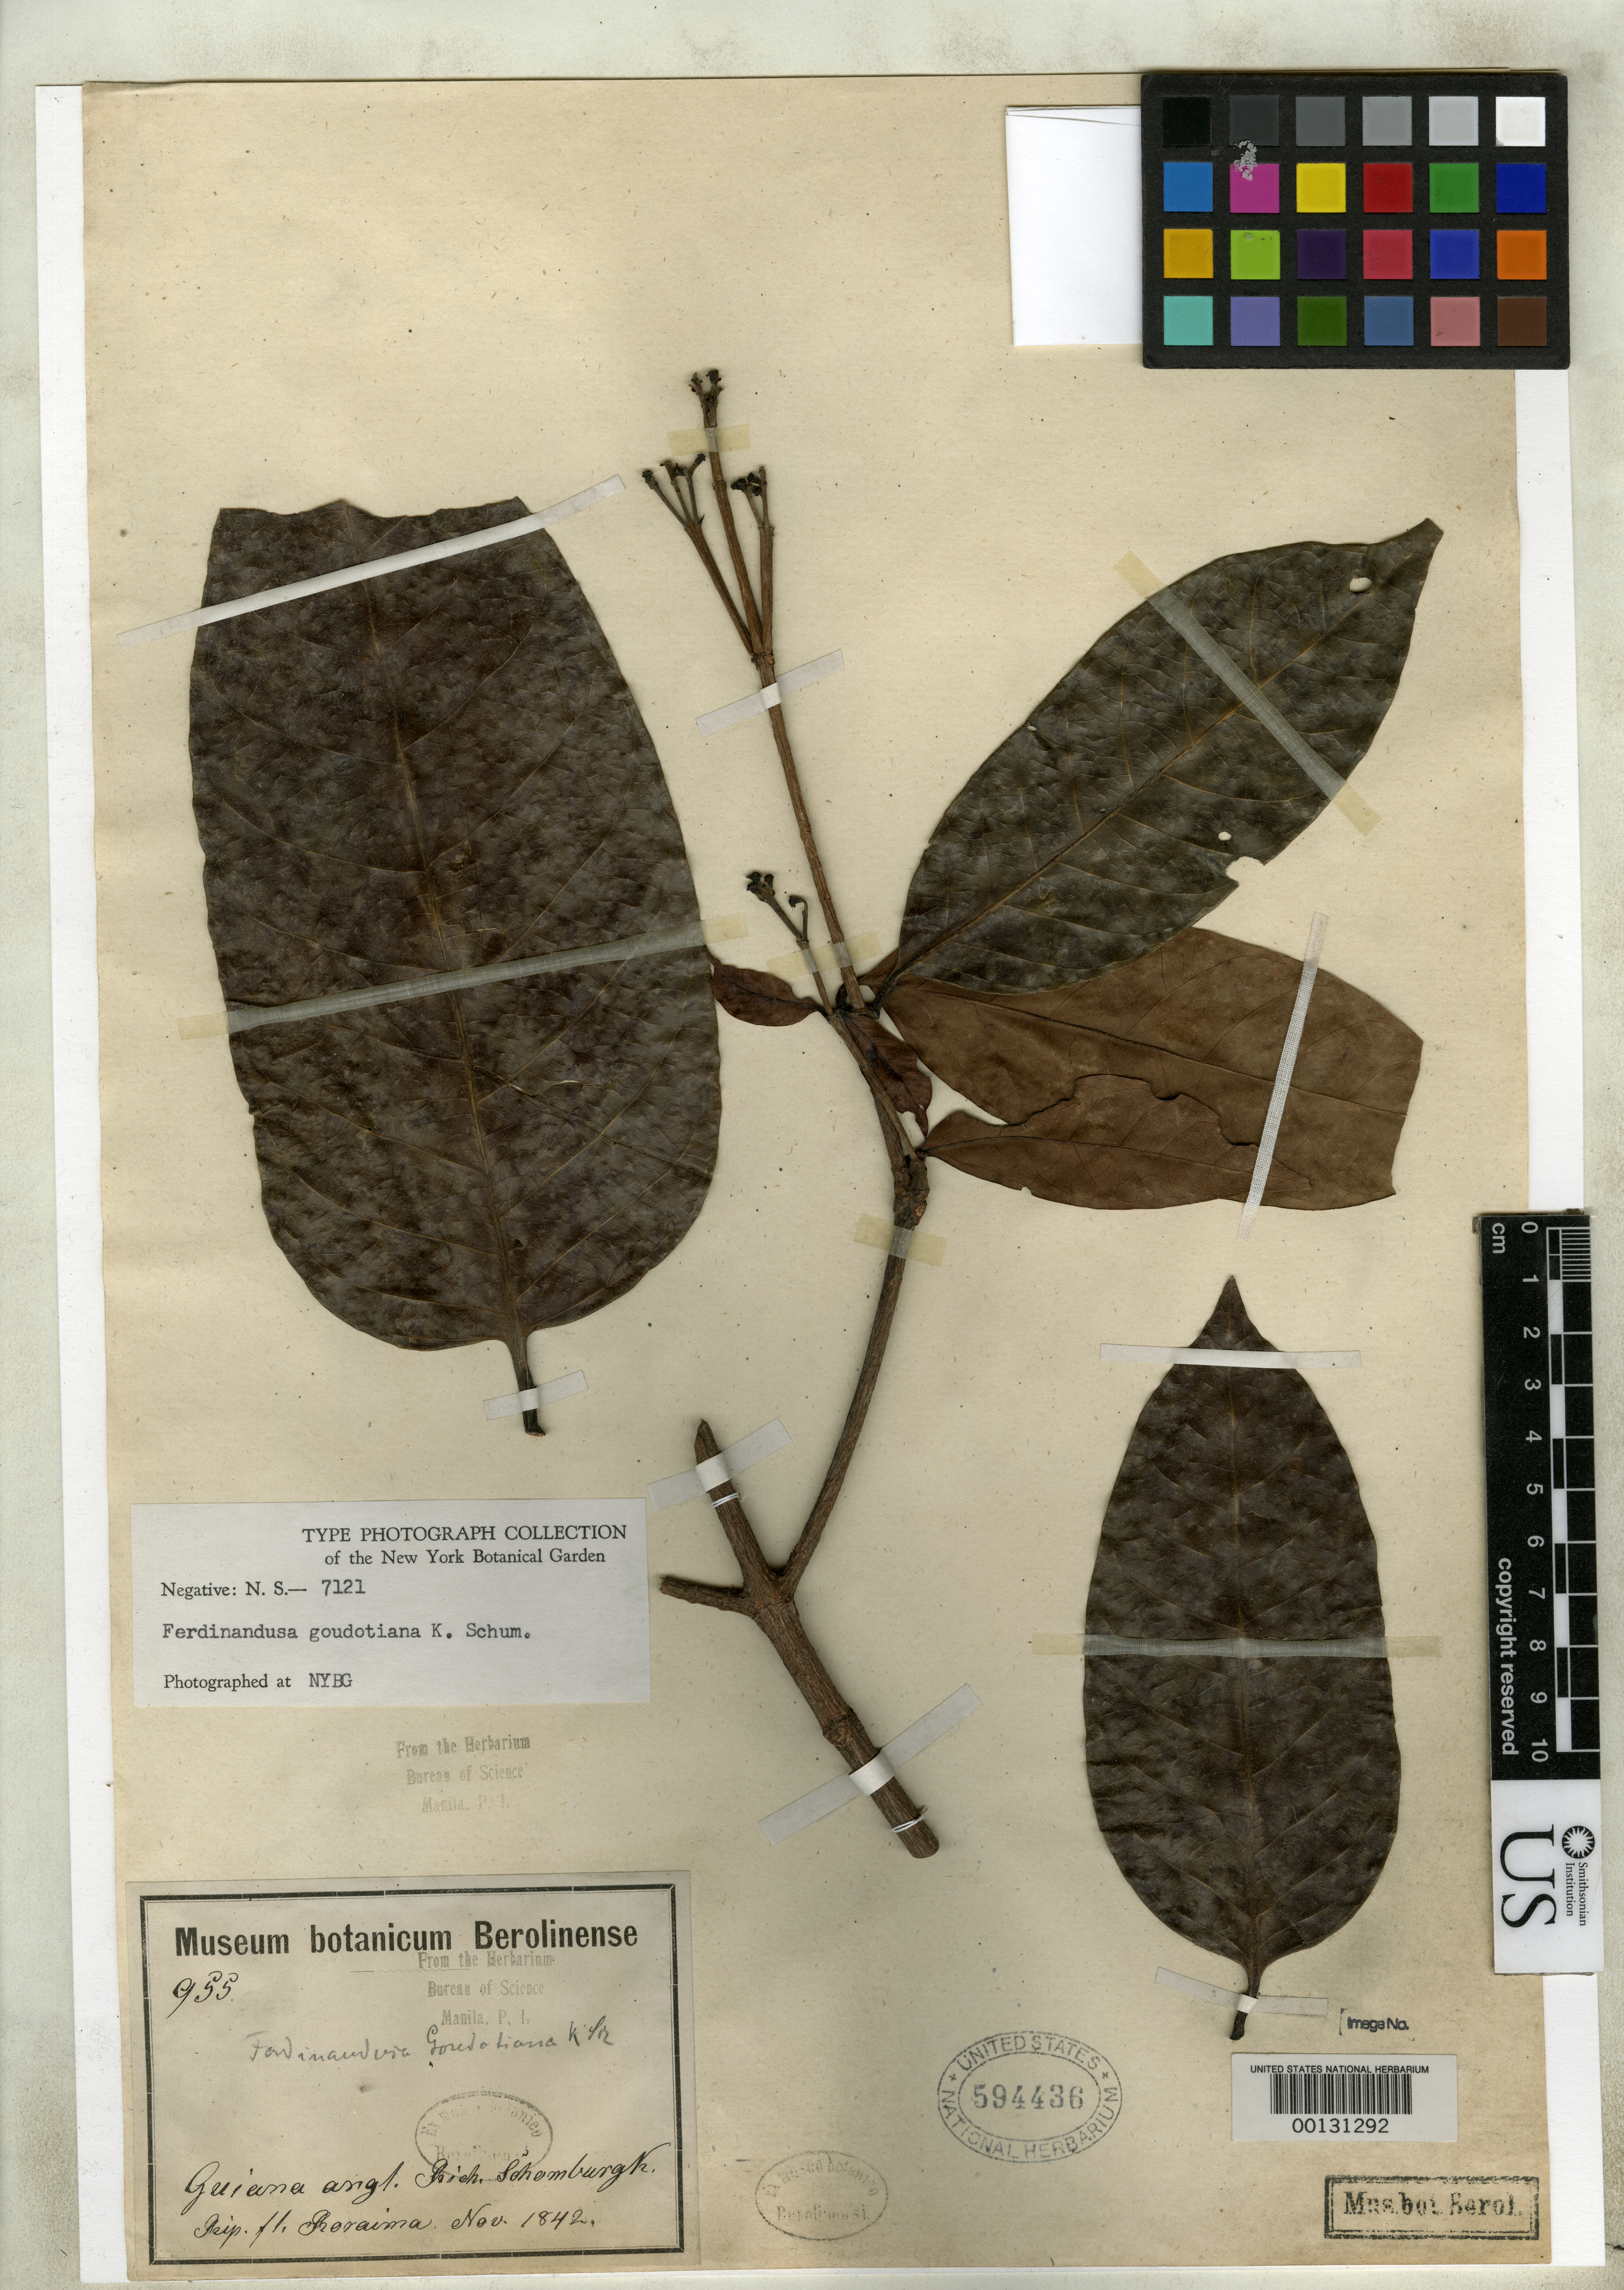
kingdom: Plantae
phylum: Tracheophyta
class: Magnoliopsida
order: Gentianales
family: Rubiaceae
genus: Ferdinandusa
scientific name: Ferdinandusa goudotiana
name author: K. Schum. in Mart.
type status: Isotype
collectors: M. R. Schomburgk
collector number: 985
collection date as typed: Nov 1842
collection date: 1842-11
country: Guyana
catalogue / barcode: US 594436